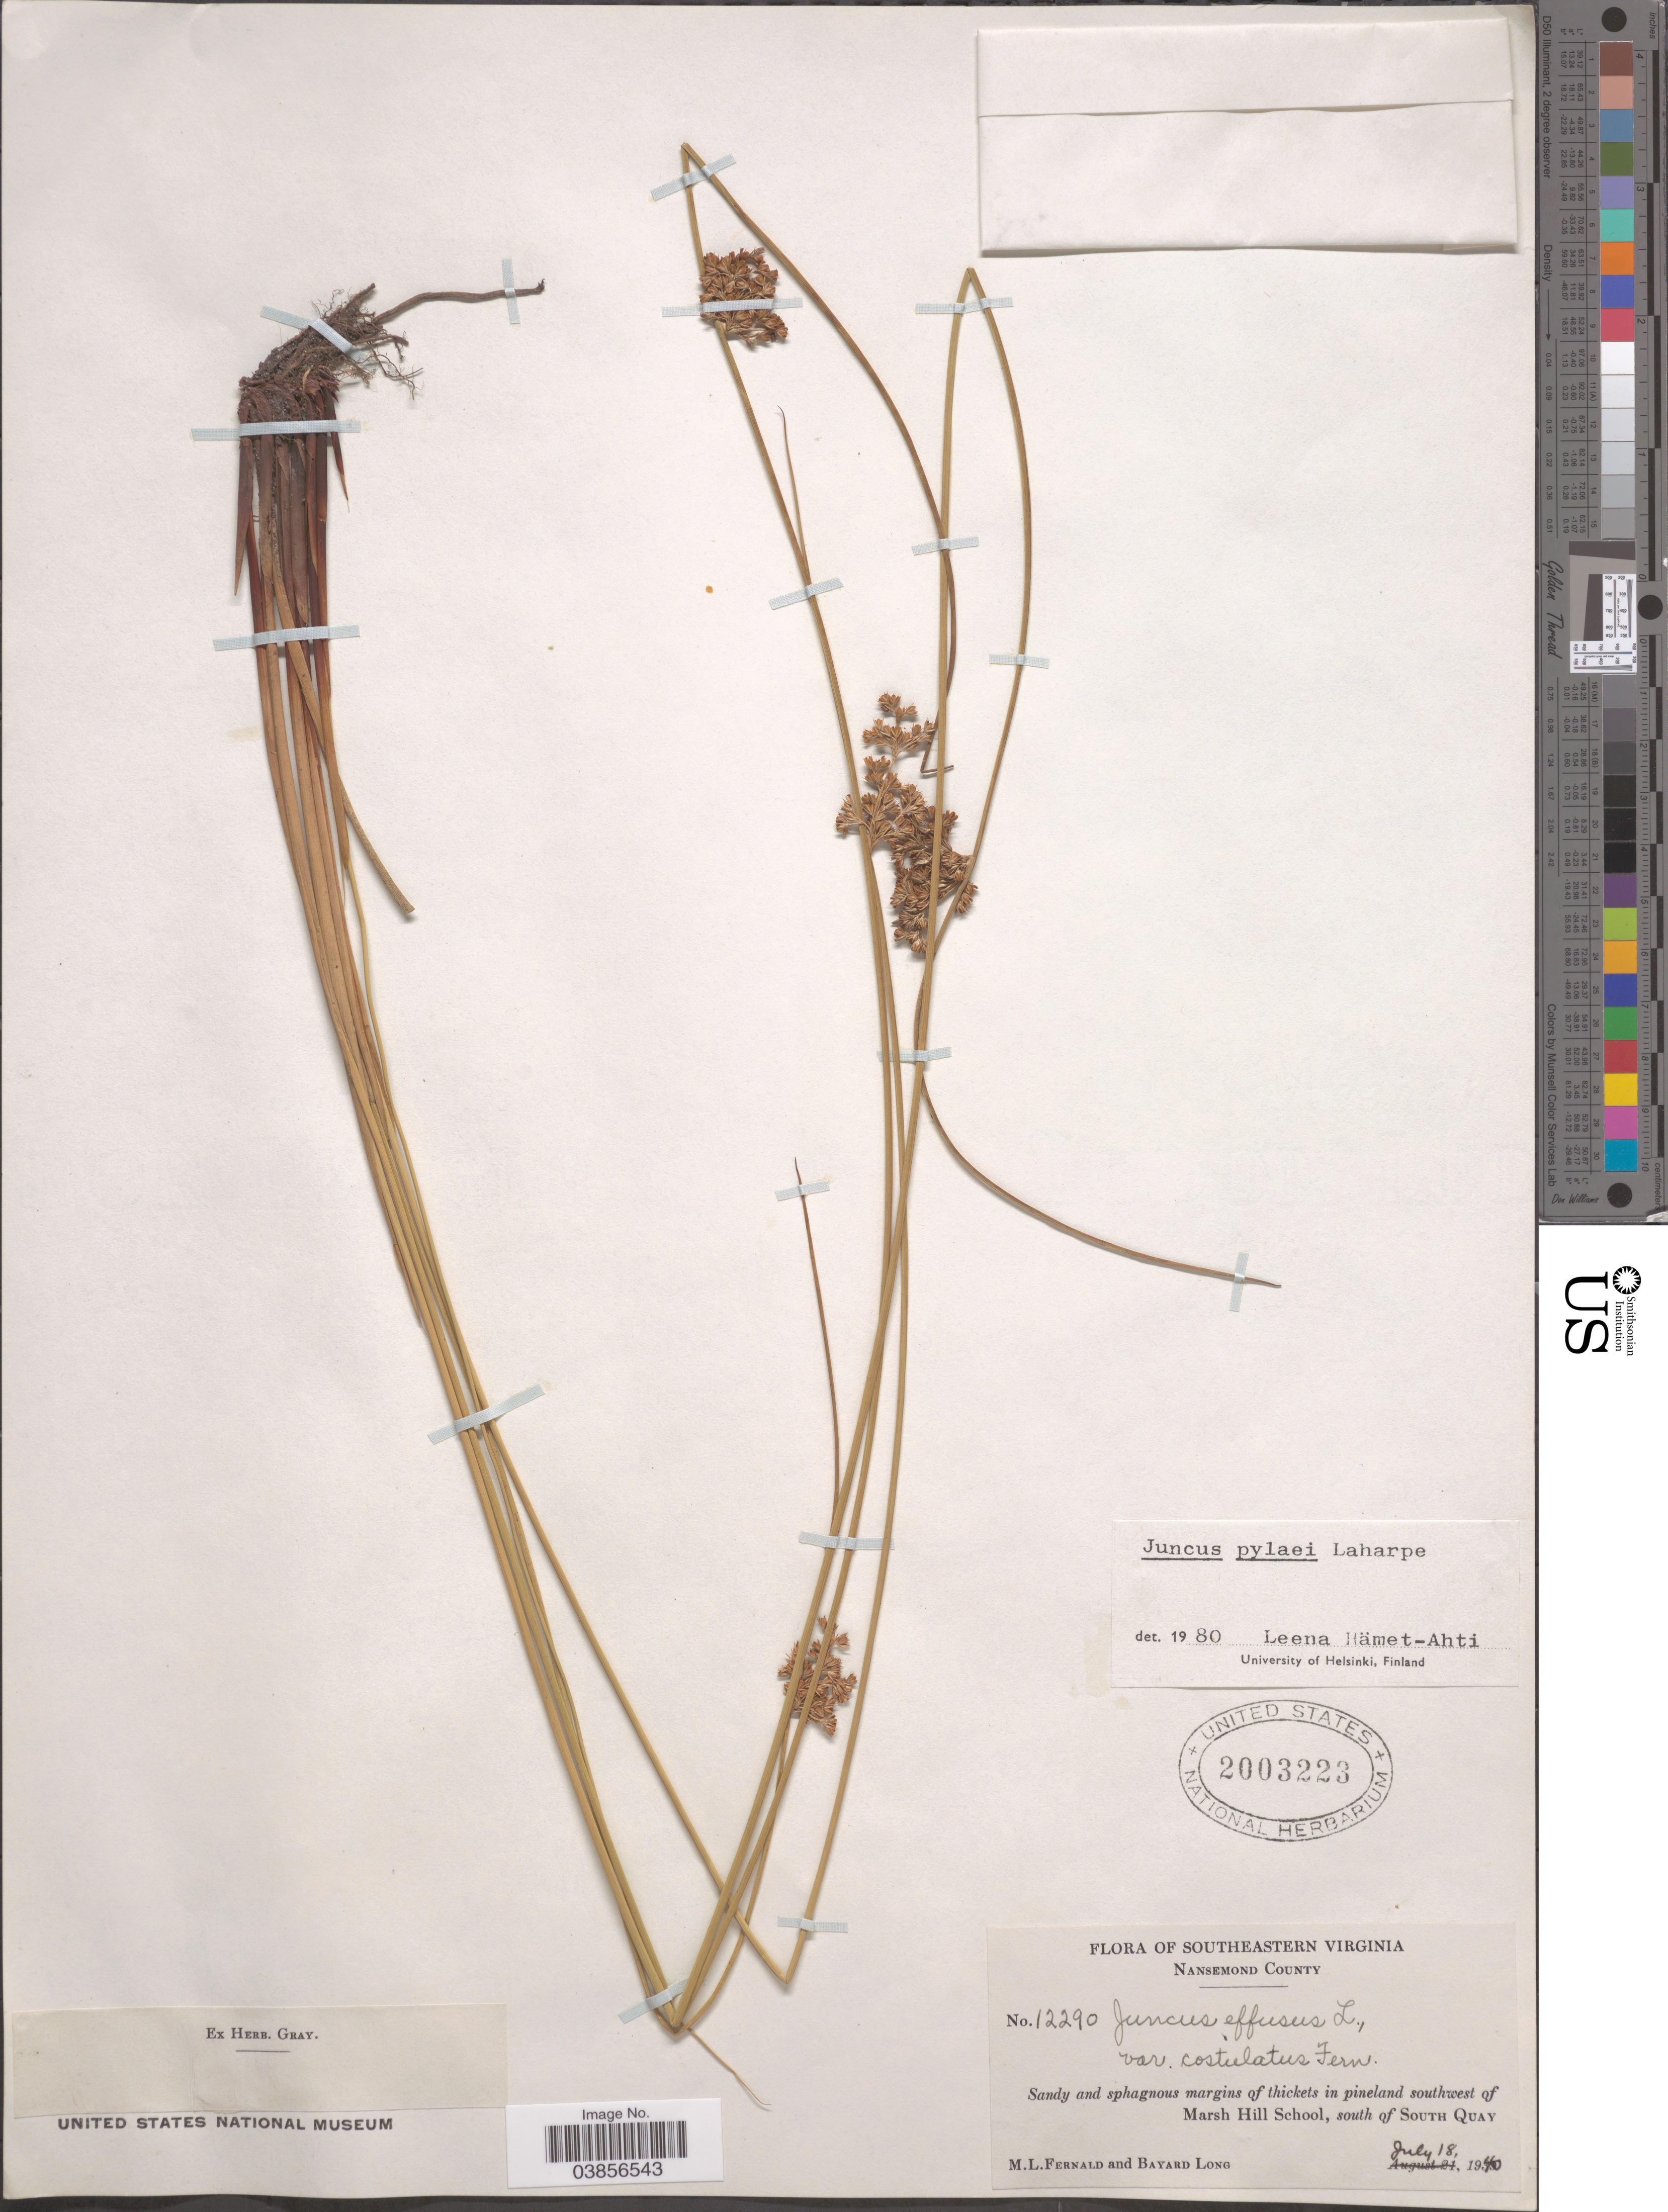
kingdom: Plantae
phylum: Tracheophyta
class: Liliopsida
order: Poales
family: Juncaceae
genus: Juncus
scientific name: Juncus pylaei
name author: Laharpe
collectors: M. L. Fernald & B. Long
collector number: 12290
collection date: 1940-07-18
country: United States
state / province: Virginia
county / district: City of Suffolk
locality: Southeastern Virginia. Nansemond County. Sandy and sphagnous margins of thickets in pineland southwest of Marsh Hill School, south of South Quay.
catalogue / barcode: US 2003223